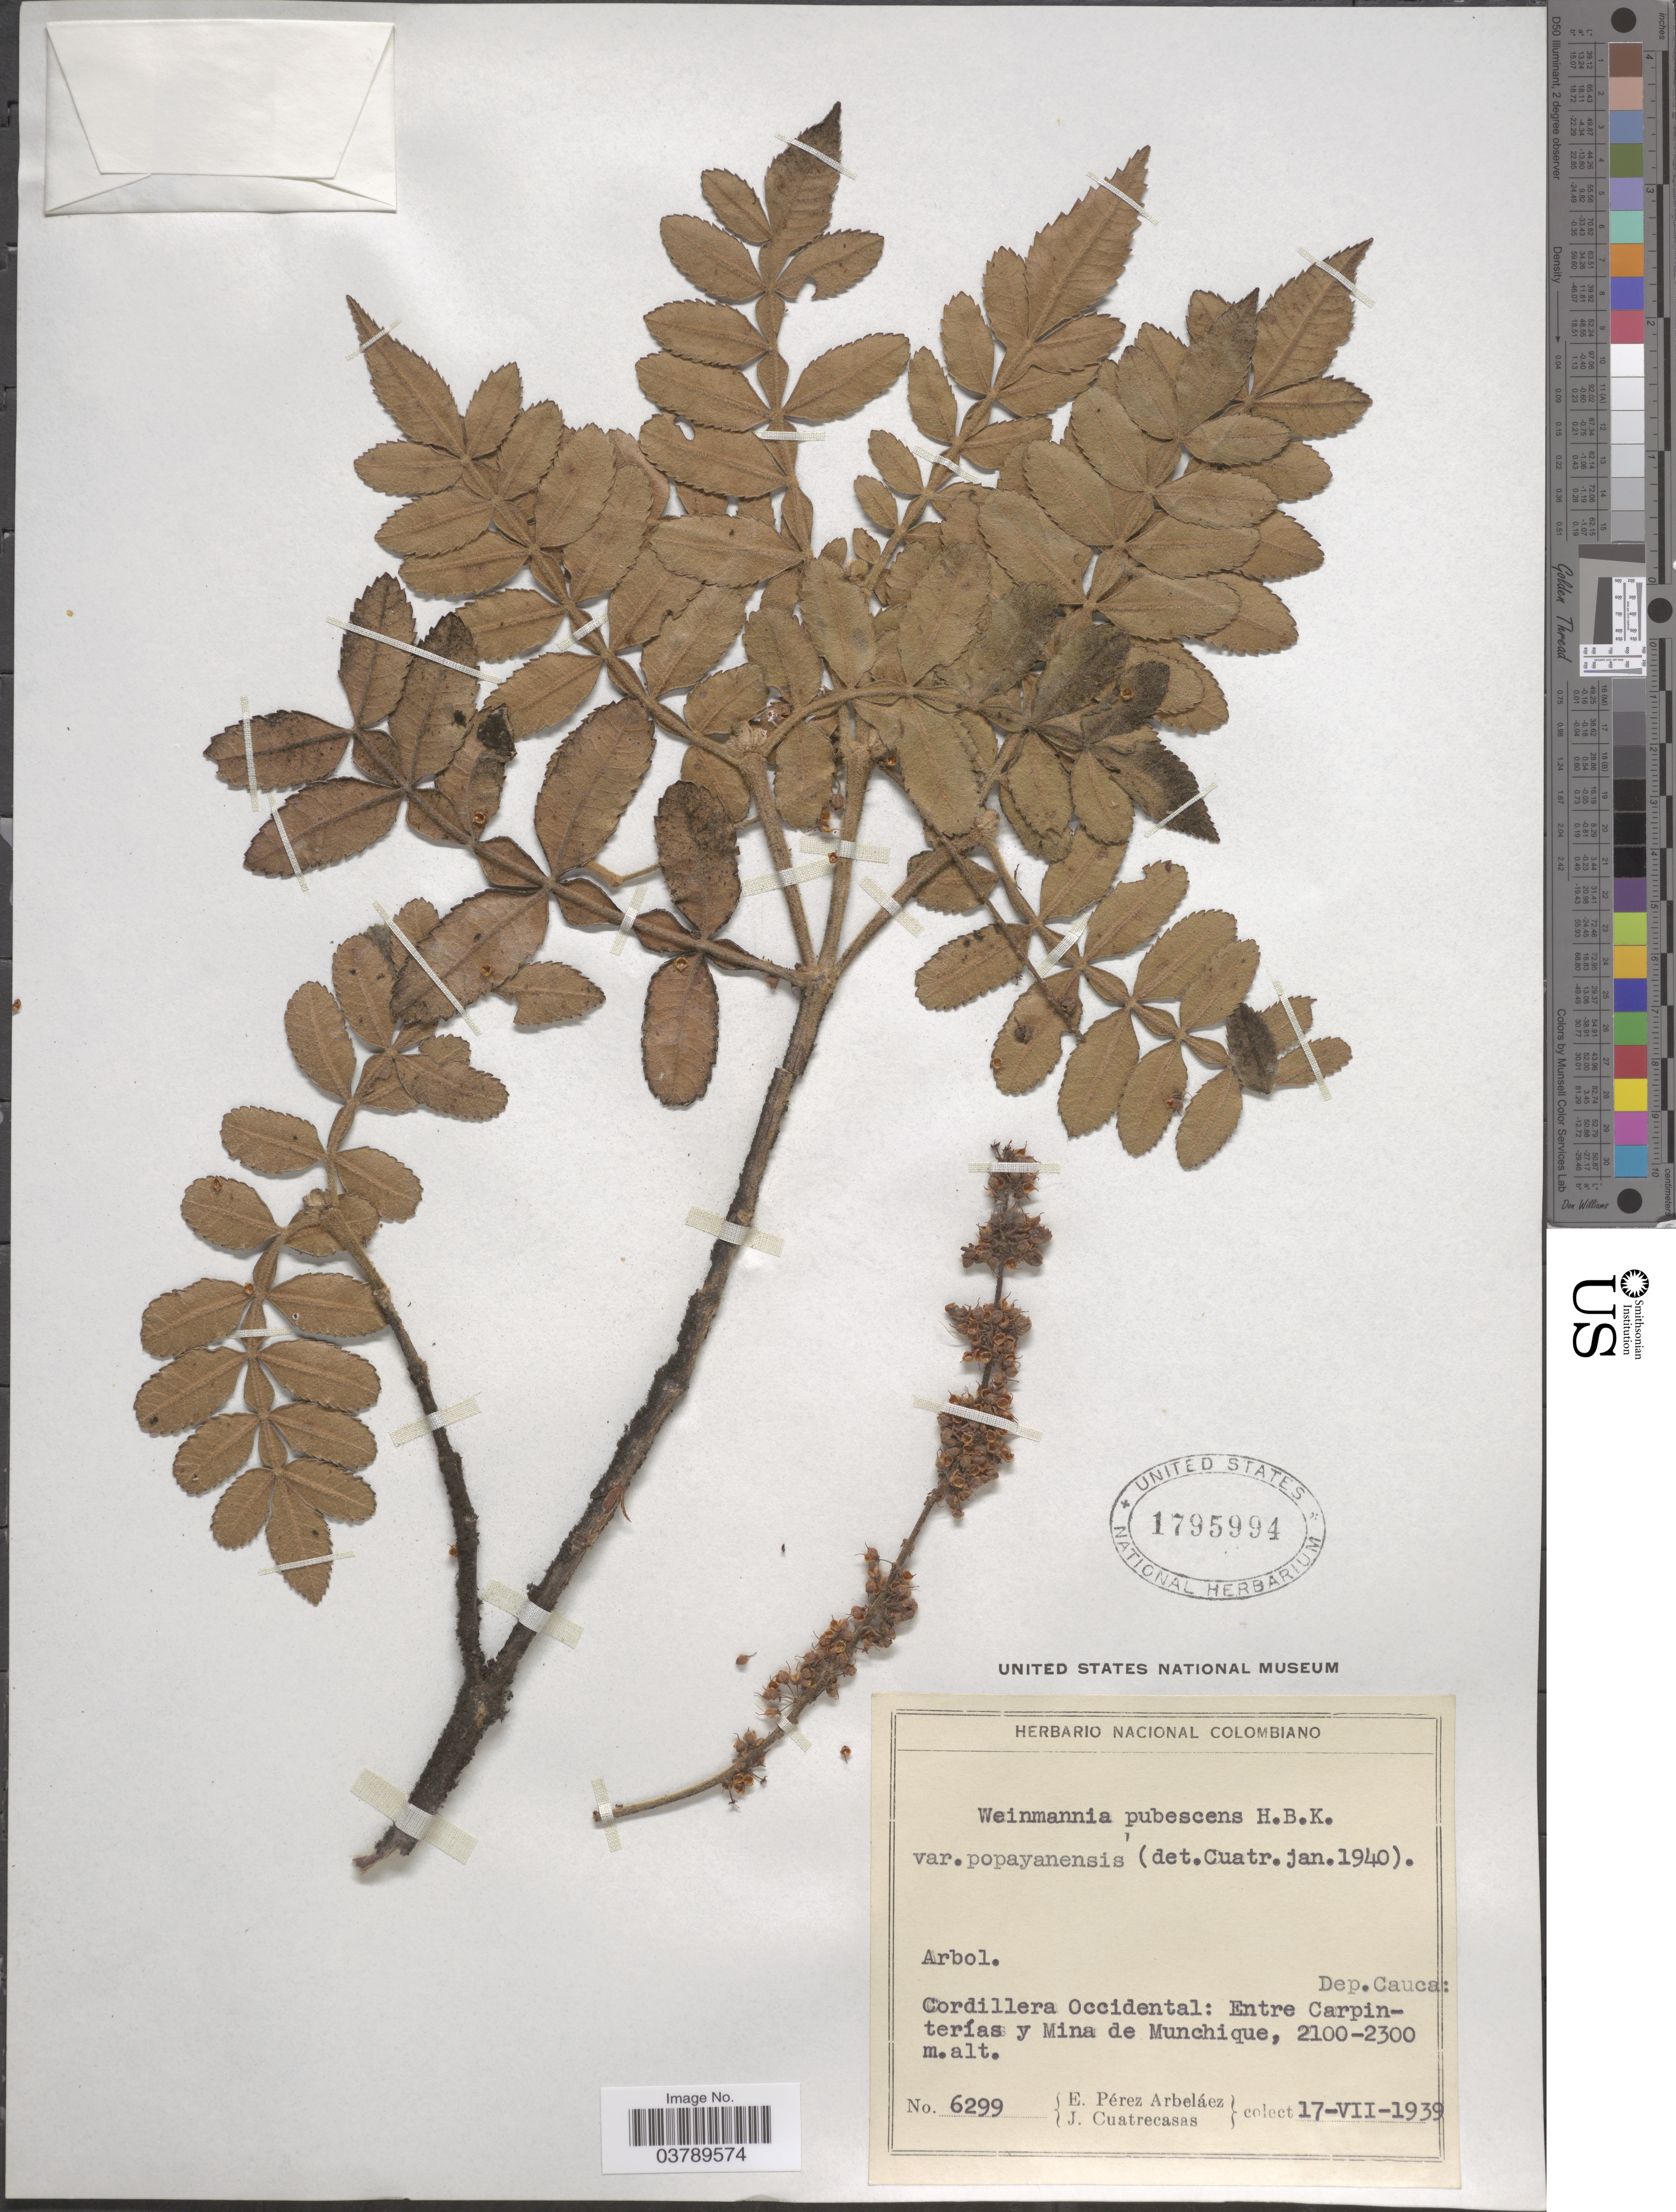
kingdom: Plantae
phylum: Tracheophyta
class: Magnoliopsida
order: Oxalidales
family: Cunoniaceae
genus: Weinmannia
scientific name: Weinmannia pubescens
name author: Kunth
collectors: E. Pérez Arbeláez & J. Cuatrecasas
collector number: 6299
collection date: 1939-07-17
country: Colombia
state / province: Cauca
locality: Dep. Cauca. Cordillera Occidental: Entre Carpinterías y Mina de Munchique.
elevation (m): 2100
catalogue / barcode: US 1795994